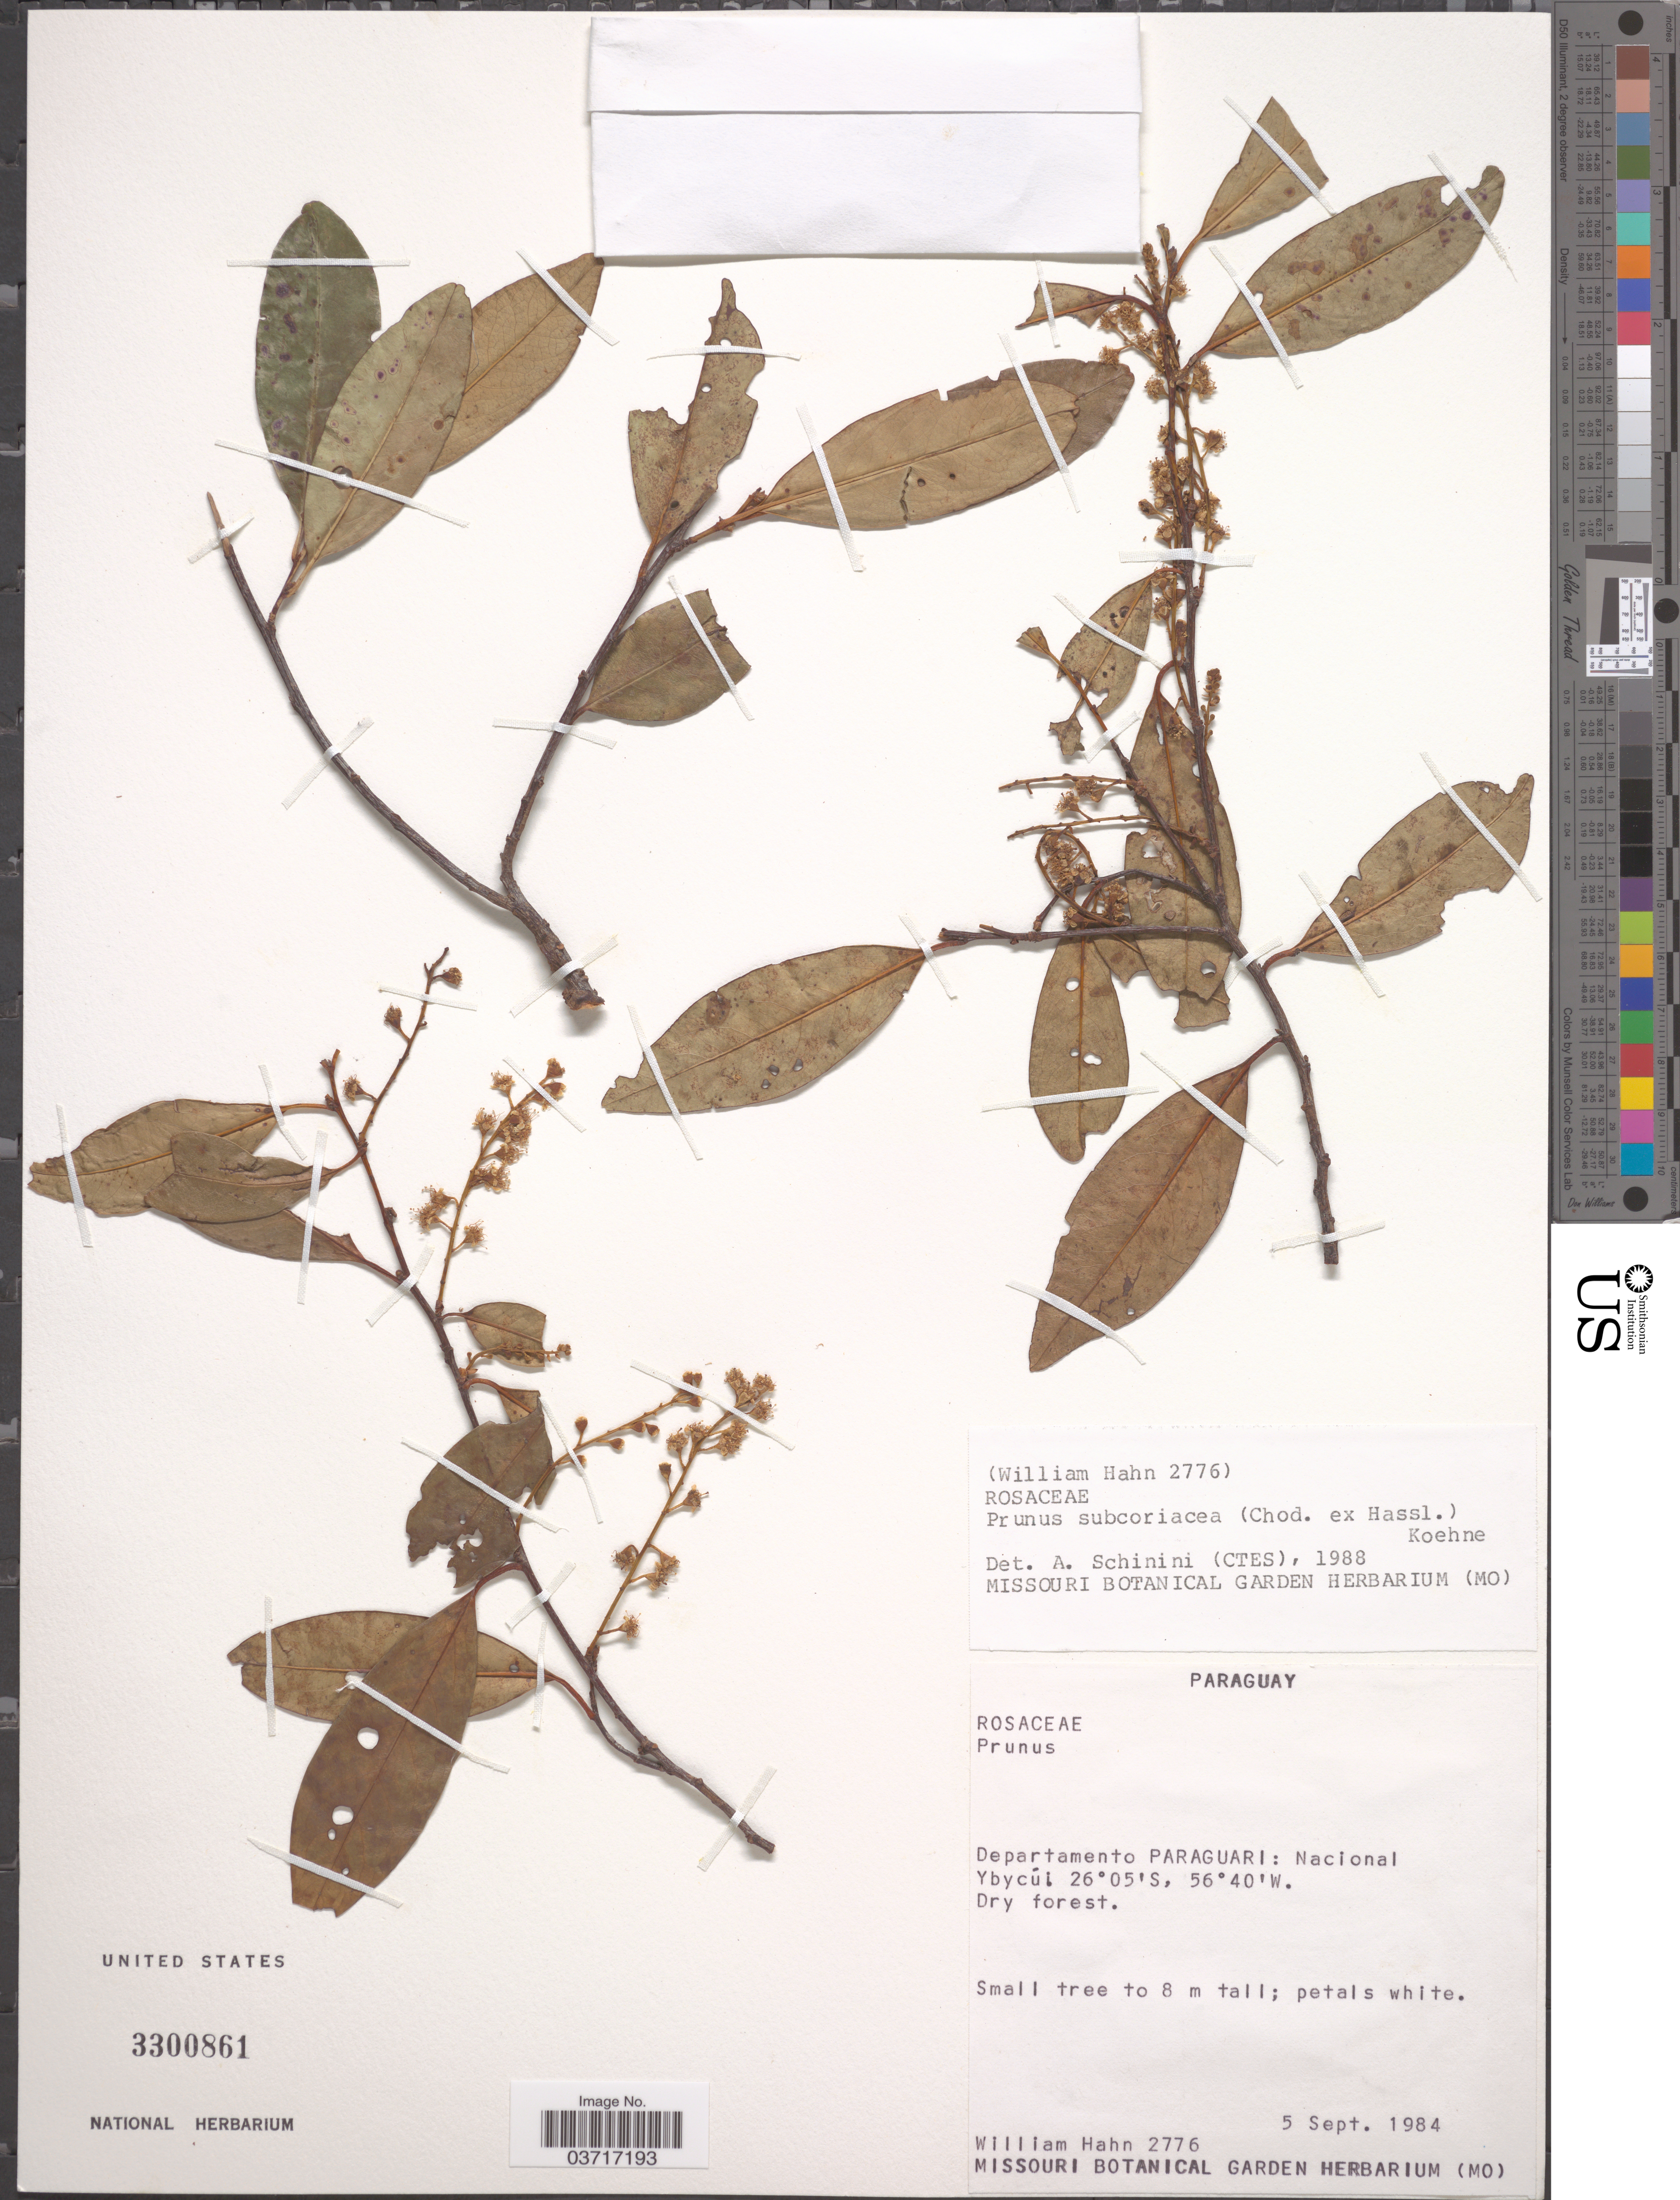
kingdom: Plantae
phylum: Tracheophyta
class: Magnoliopsida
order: Rosales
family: Rosaceae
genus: Prunus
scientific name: Prunus subcoriacea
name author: Koehne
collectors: W. Hahn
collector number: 2776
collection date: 1984-09-05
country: Paraguay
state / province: Paraguari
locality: Departamento Paraguari: Nacional Ybycúi.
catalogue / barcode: US 3300861